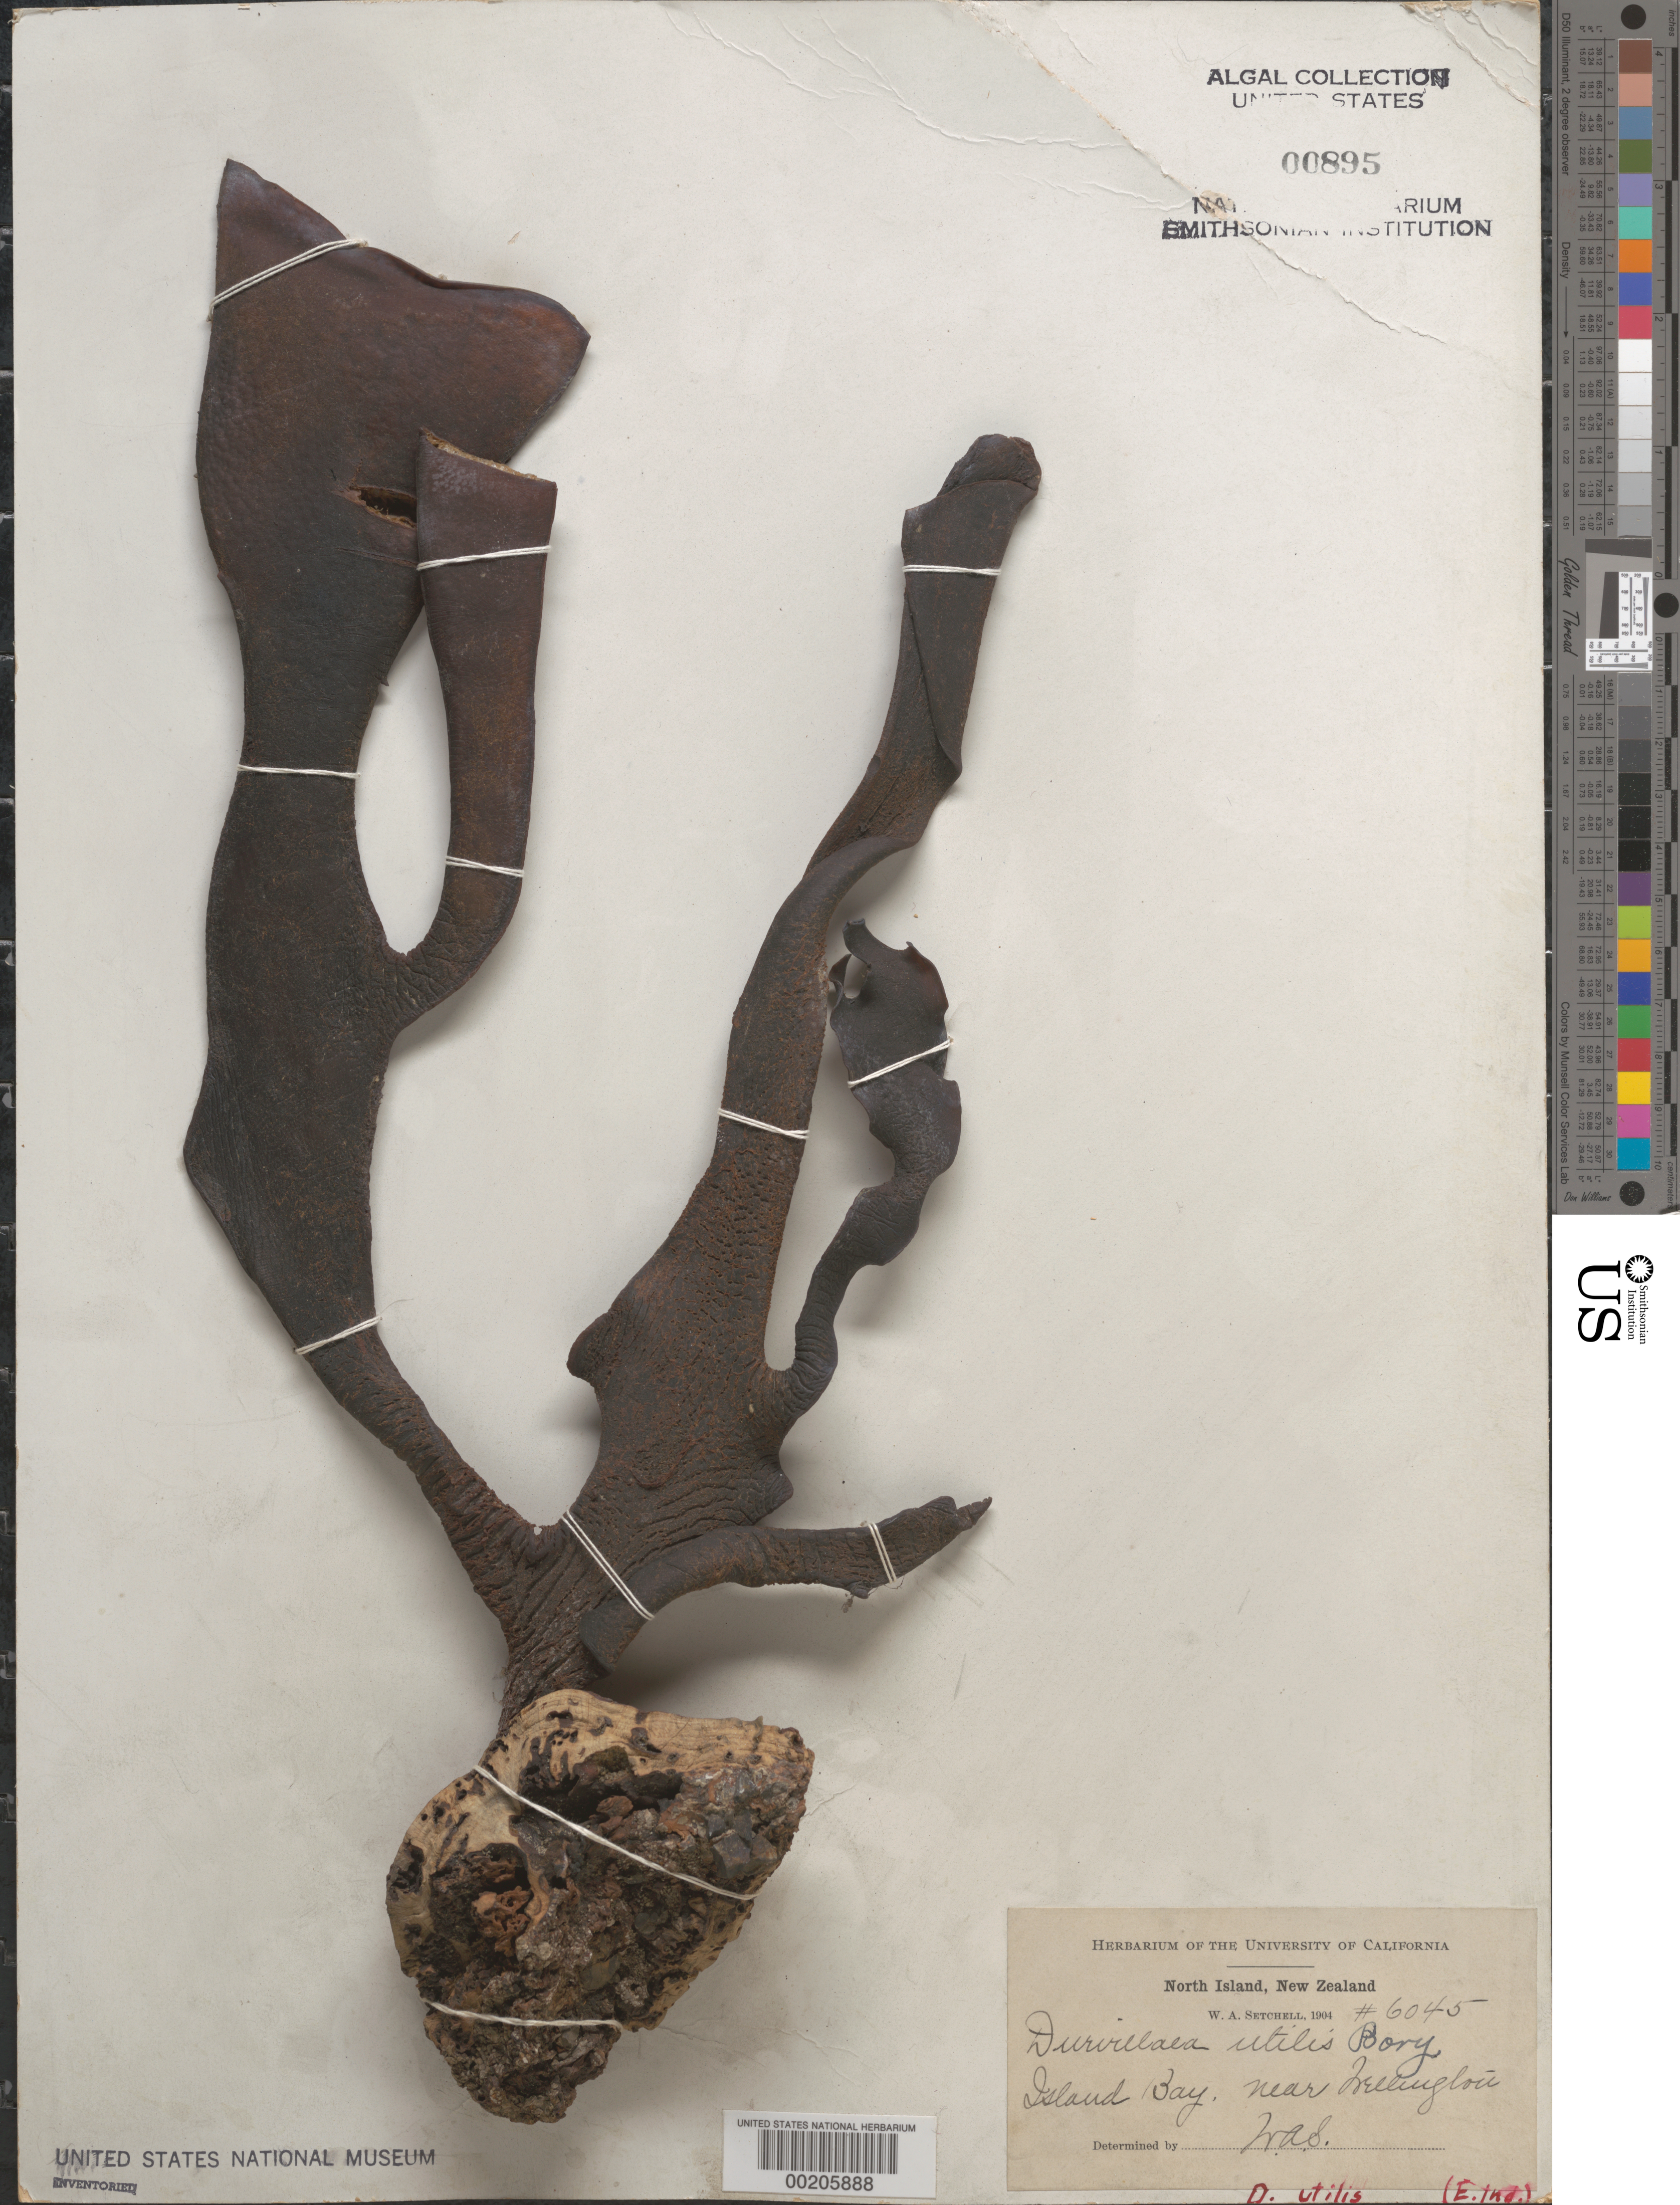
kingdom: Chromista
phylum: Ochrophyta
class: Phaeophyceae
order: Fucales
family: Durvillaeaceae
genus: Durvillaea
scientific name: Durvillaea antarctica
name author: (Cham.) P. Hariot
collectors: W. Setchell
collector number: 6045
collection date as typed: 1904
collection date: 1904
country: New Zealand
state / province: Wellington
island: North Island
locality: Island Bay, near Wellington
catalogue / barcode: US 895